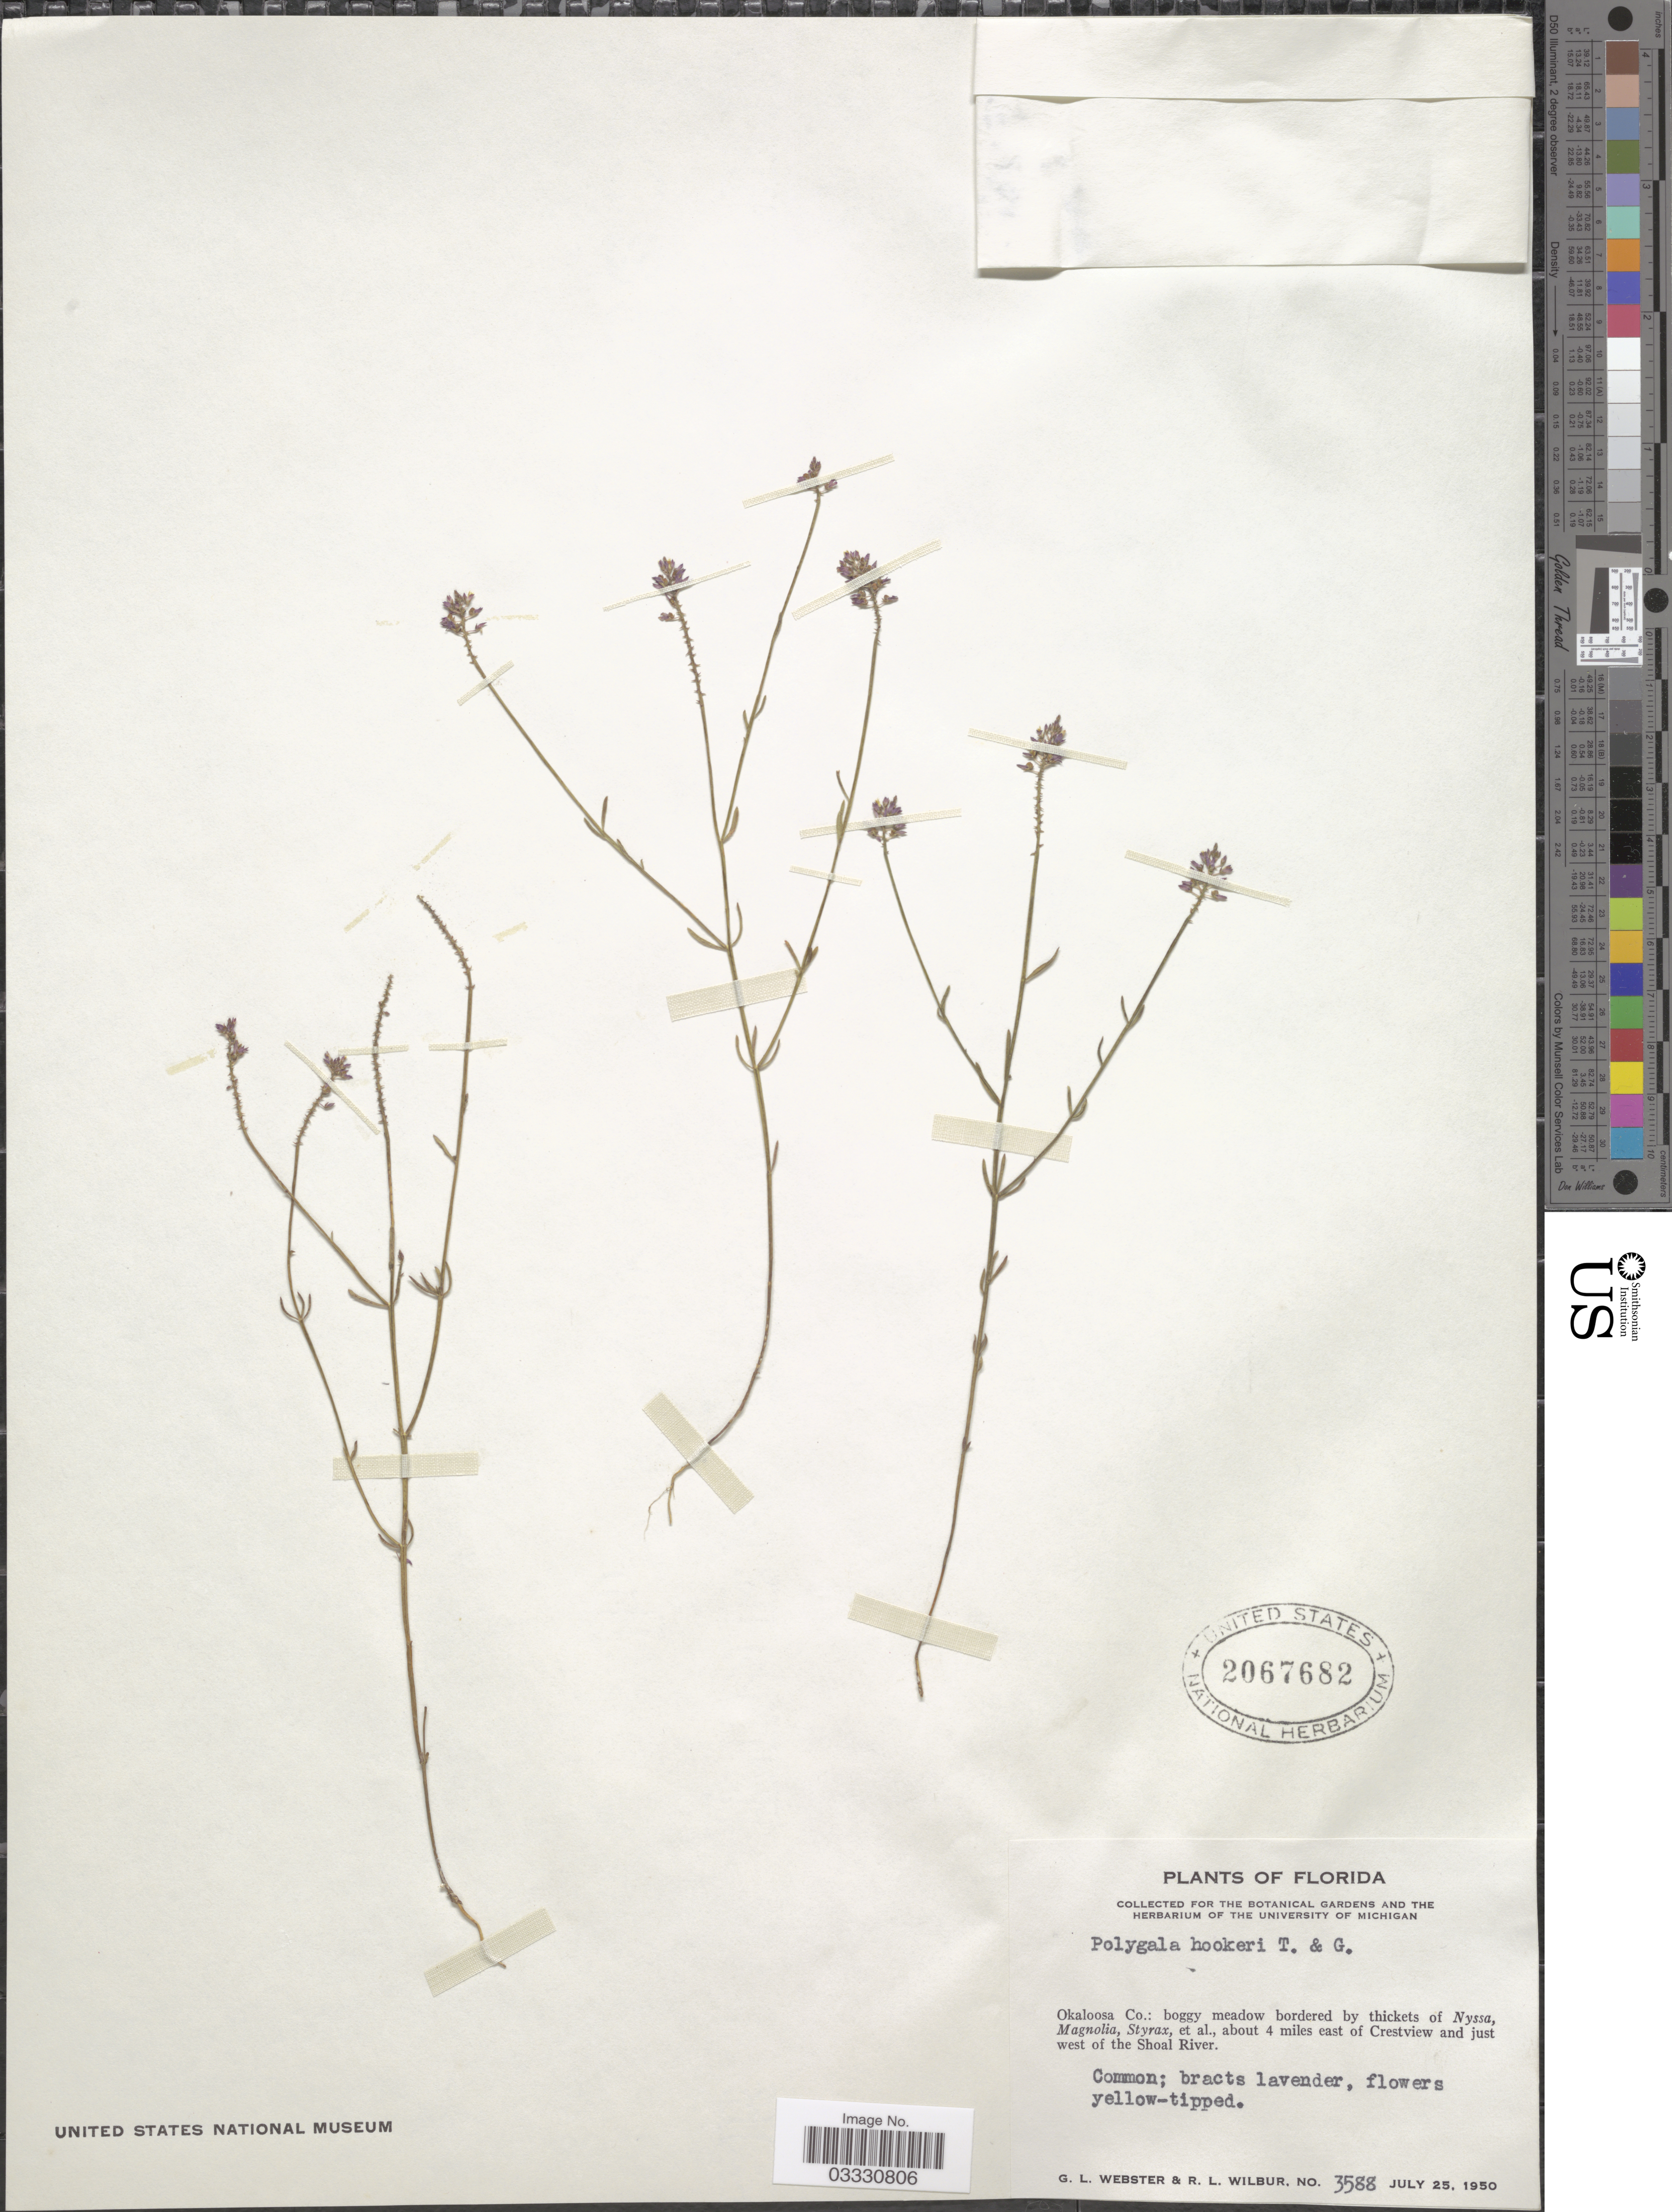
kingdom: Plantae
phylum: Tracheophyta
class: Magnoliopsida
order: Fabales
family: Polygalaceae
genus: Polygala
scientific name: Polygala hookeri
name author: Torr. & A. Gray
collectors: G. L. Webster & R. L. Wilbur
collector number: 3588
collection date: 1950-07-25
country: United States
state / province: Florida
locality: Okaloosa Co.: about 4 miles east of Crestview and just west of the Shoal River.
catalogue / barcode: US 2067682